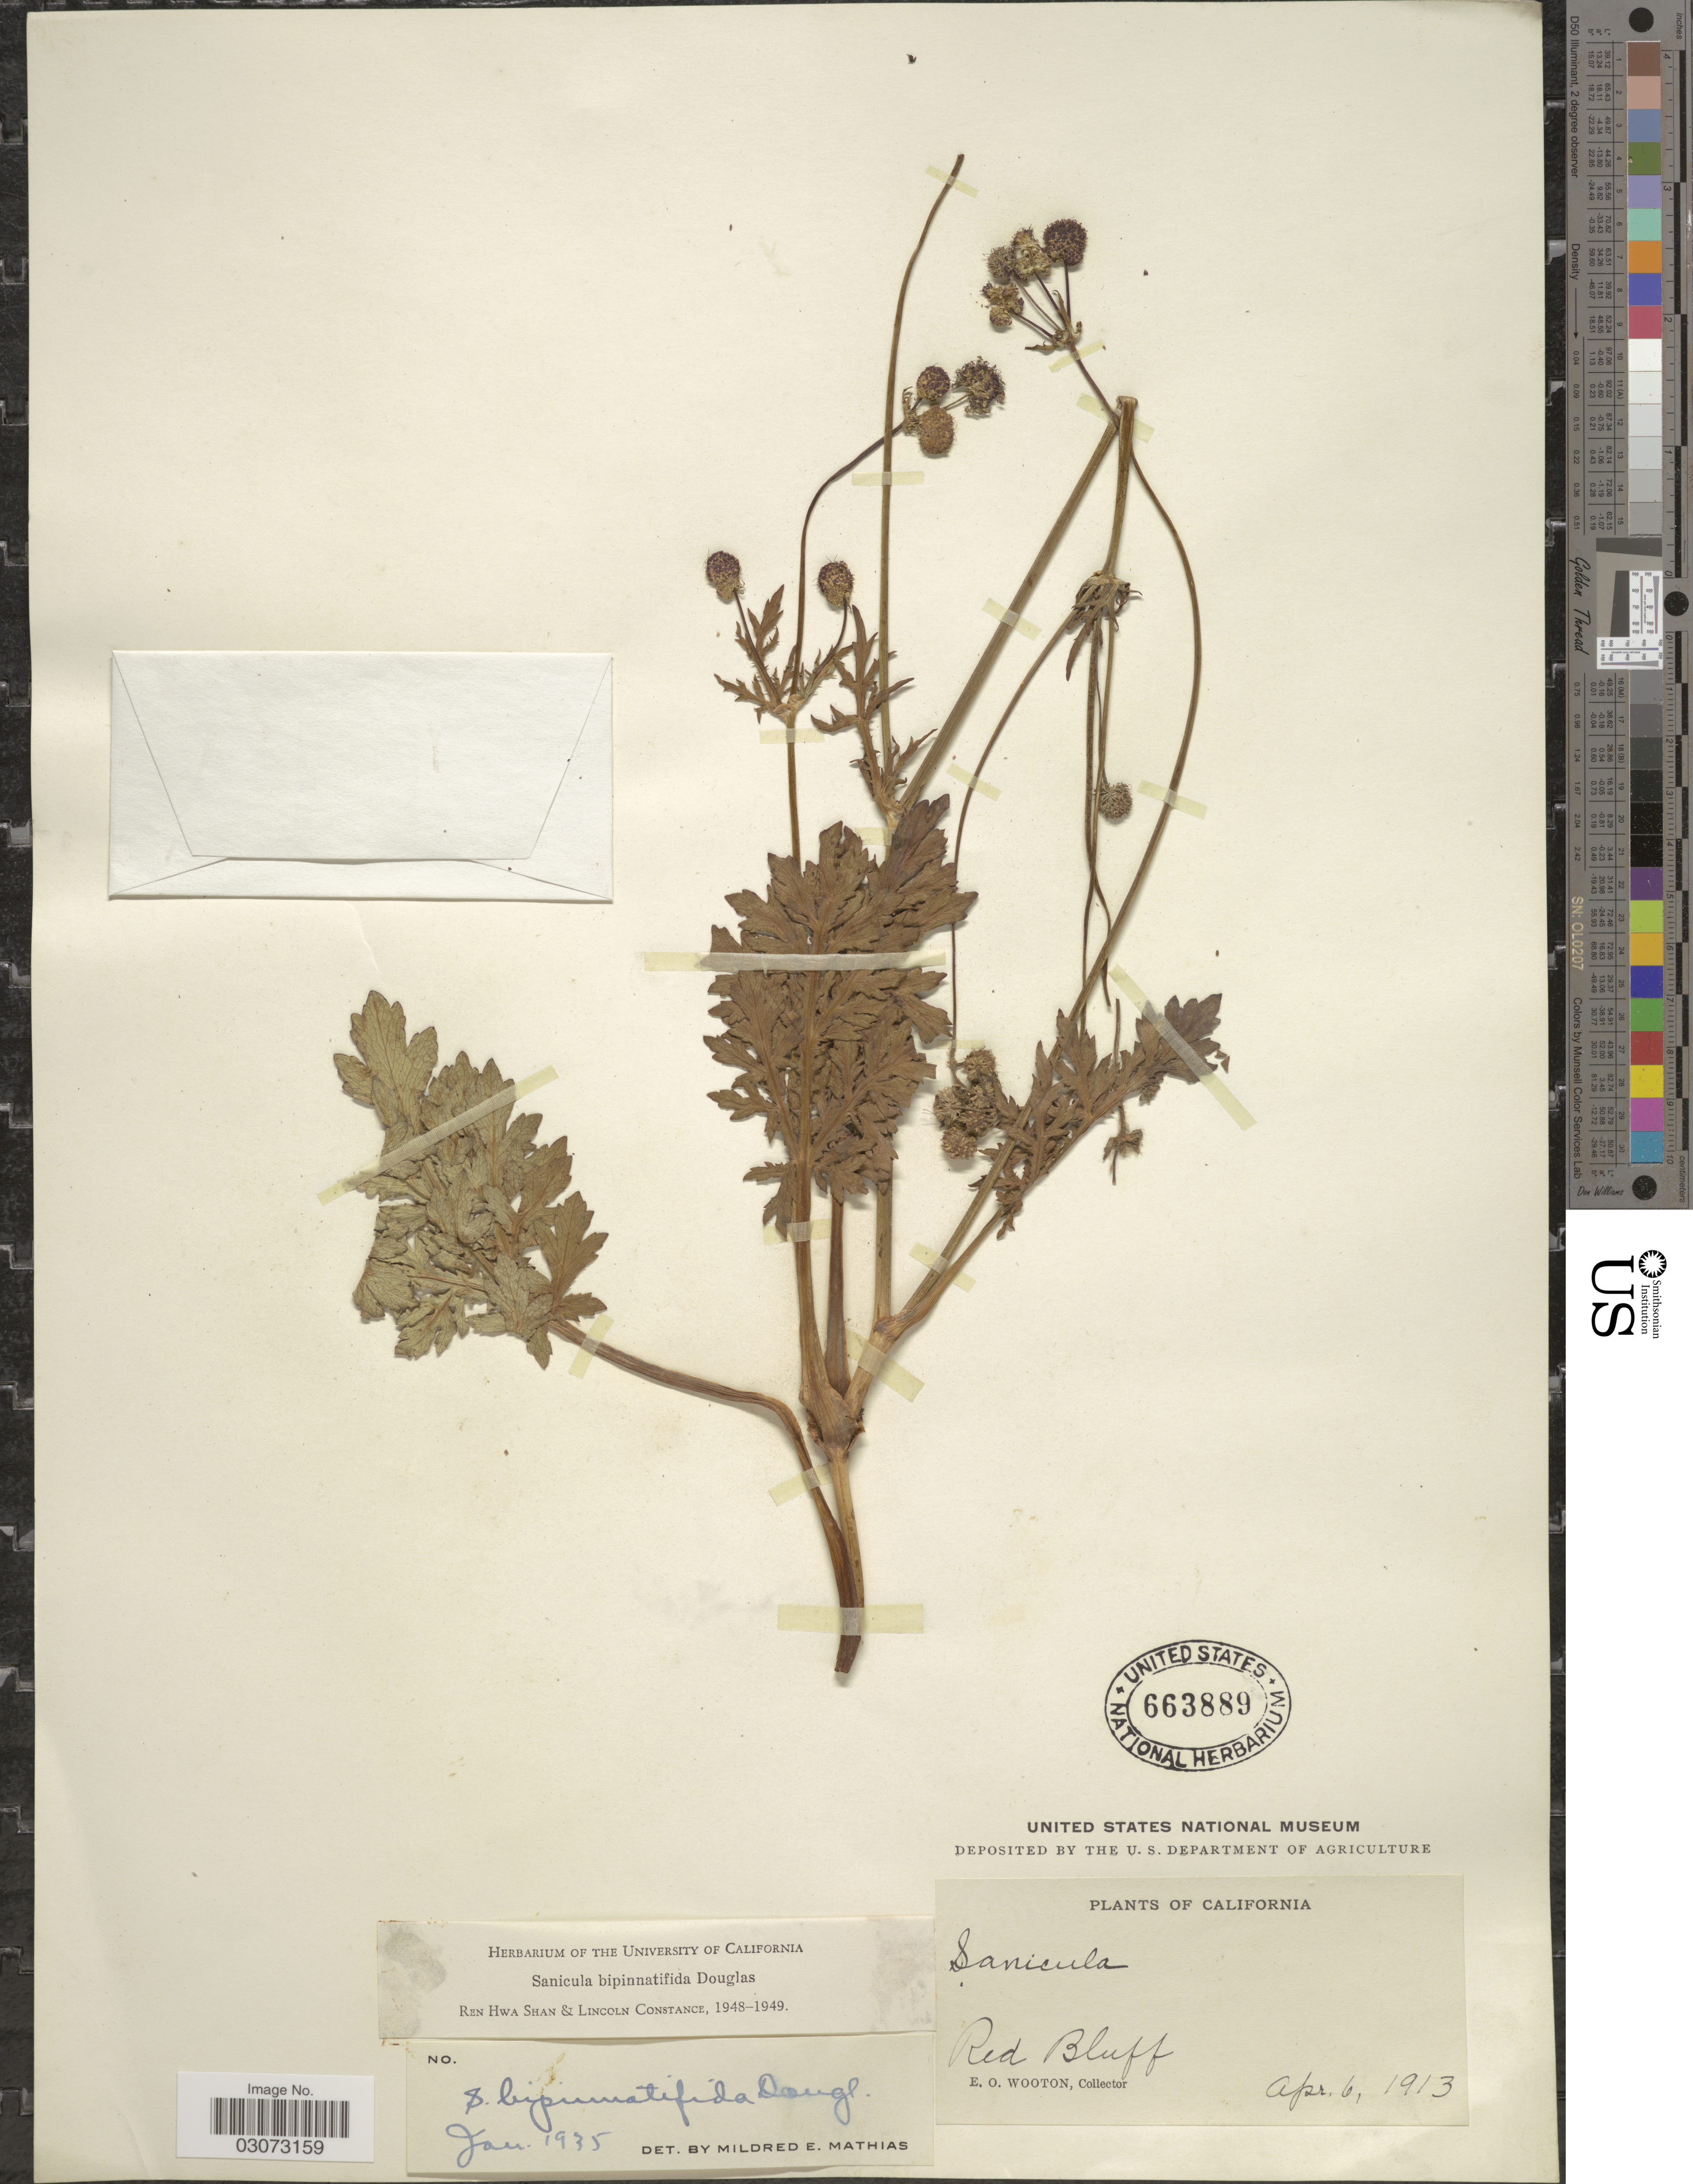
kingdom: Plantae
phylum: Tracheophyta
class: Magnoliopsida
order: Apiales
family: Apiaceae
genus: Sanicula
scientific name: Sanicula bipinnatifida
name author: Douglas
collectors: E. O. Wooton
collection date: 1913-04-06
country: United States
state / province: California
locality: Red Bluff.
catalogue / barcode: US 663889